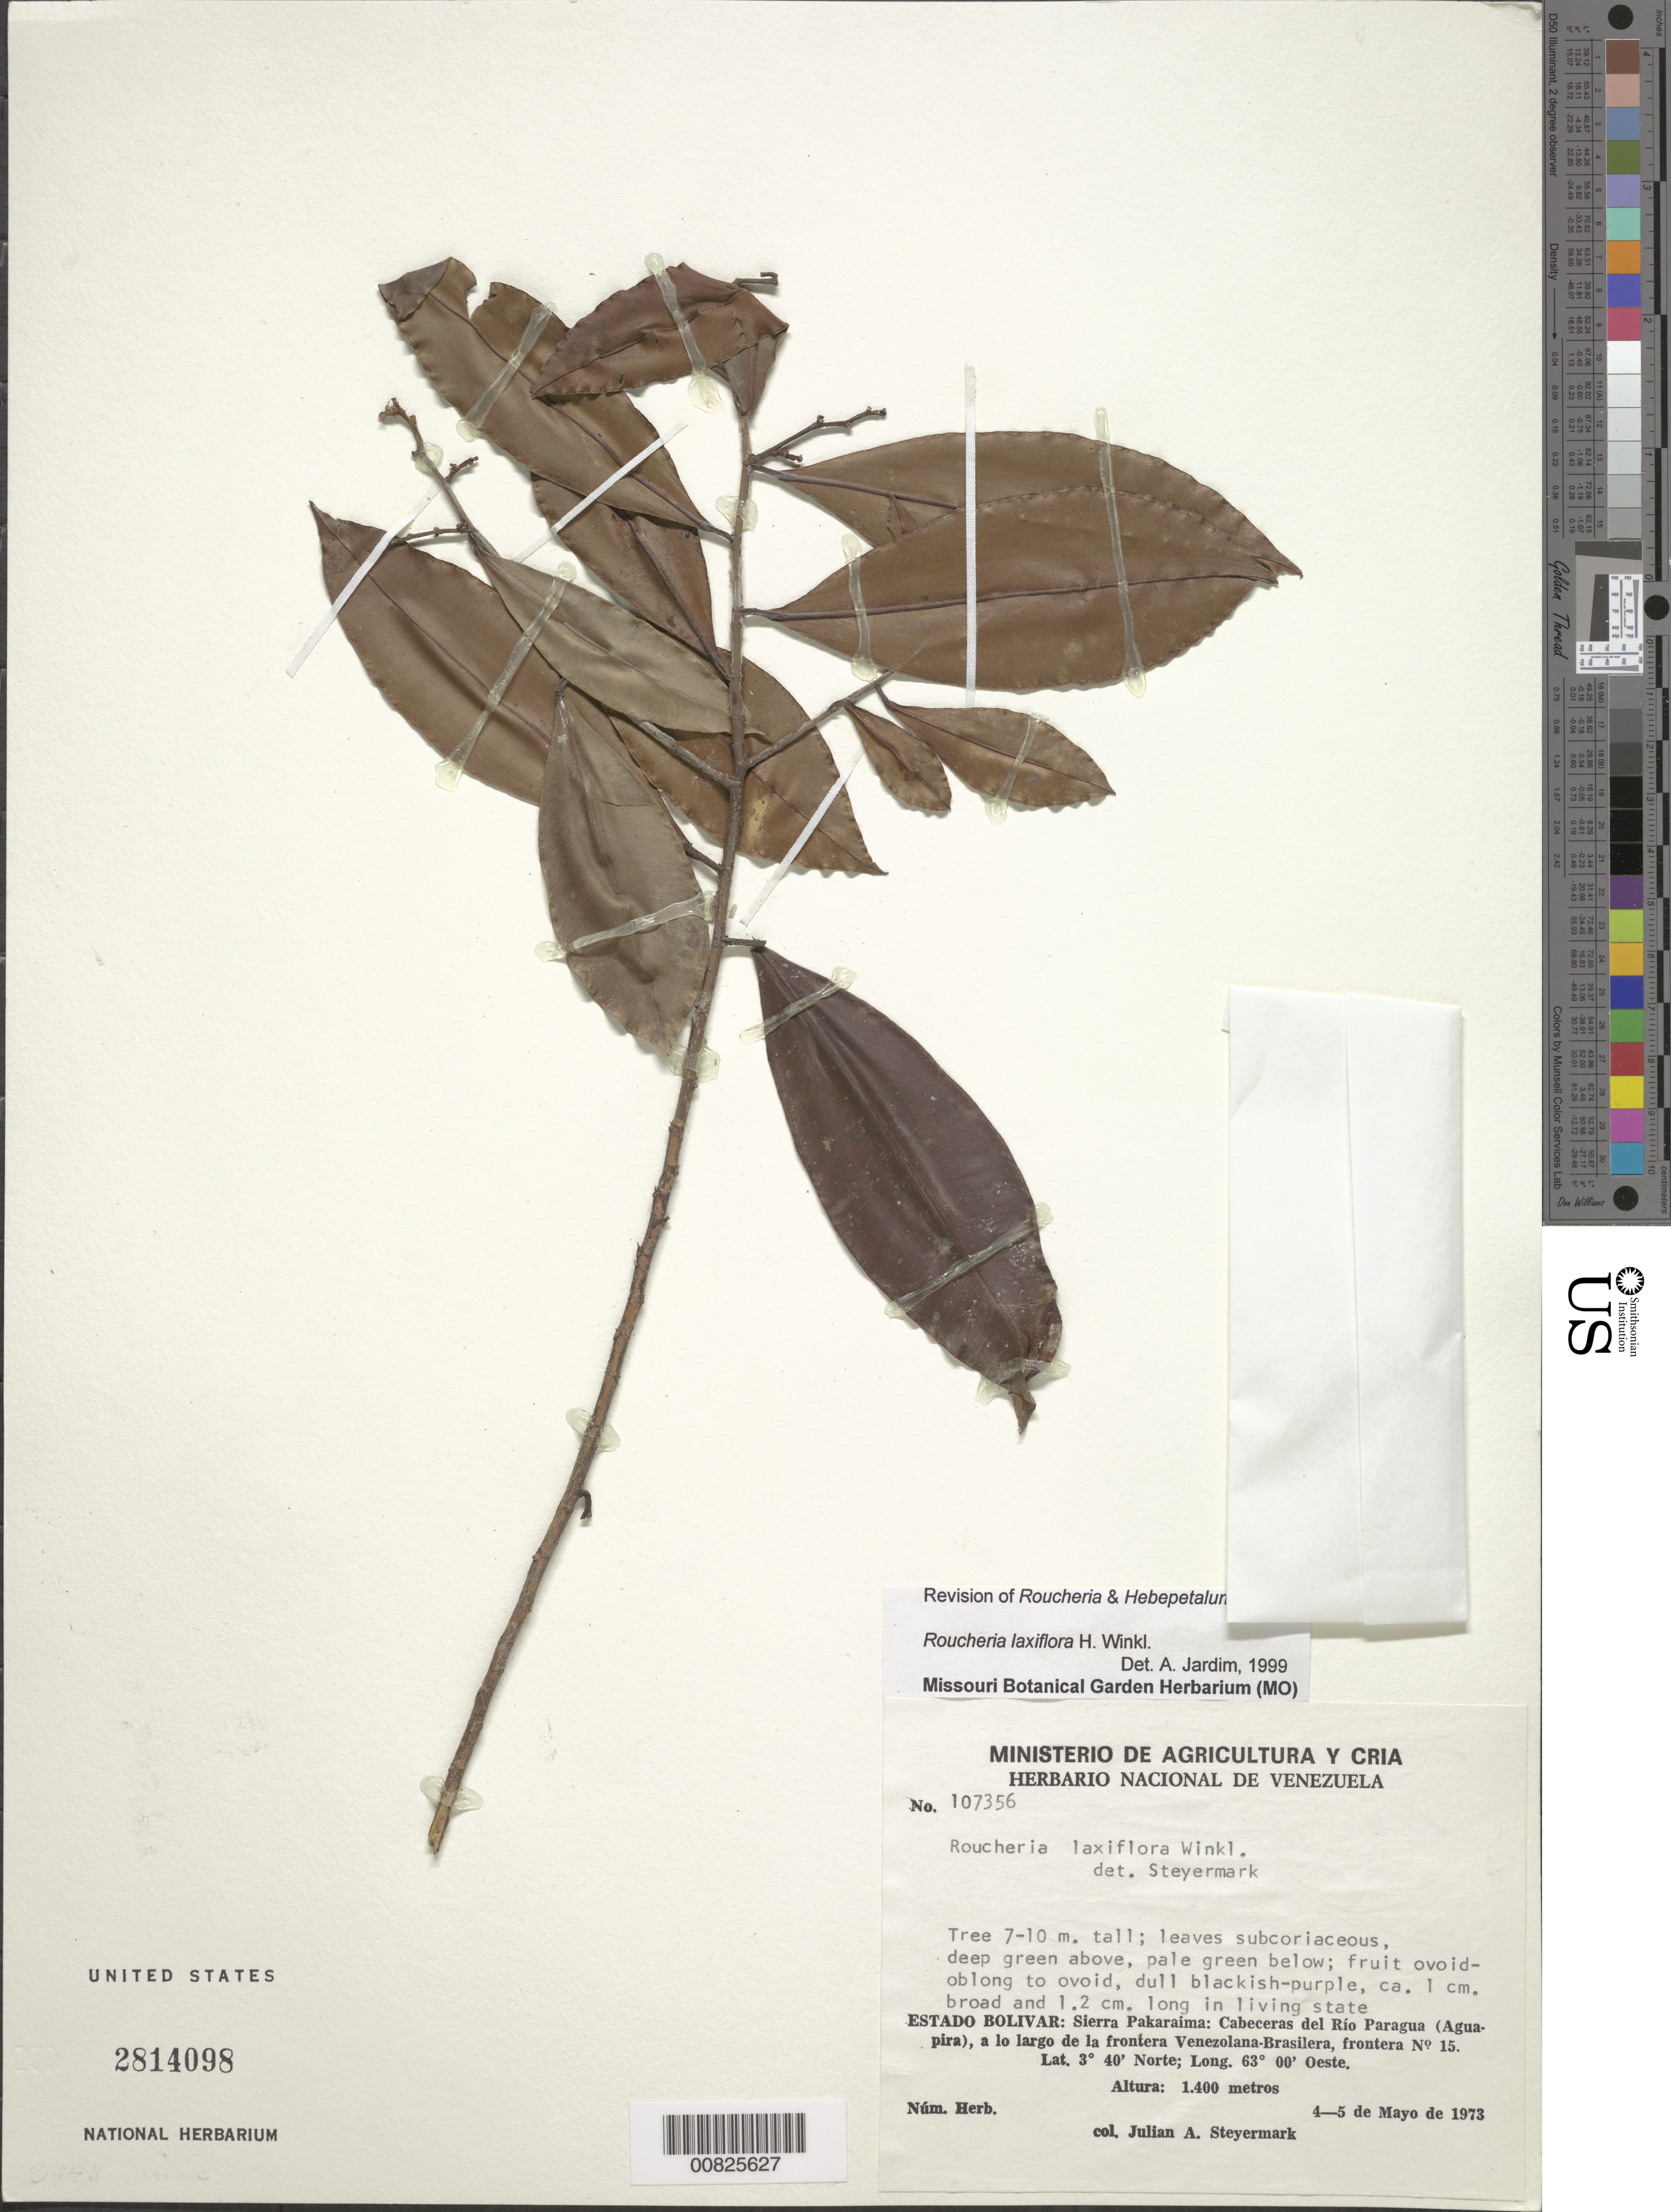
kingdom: Plantae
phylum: Tracheophyta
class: Magnoliopsida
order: Malpighiales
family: Linaceae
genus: Roucheria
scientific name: Roucheria laxiflora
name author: H. Winkl.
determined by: Jardim, A.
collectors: J. Steyermark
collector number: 107356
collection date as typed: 4-May-73 to 5-May-73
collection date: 1973-05-04/1973-05-05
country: Venezuela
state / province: Bolívar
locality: Sierra Pakaraima: cabeceras del Río Paragua (Aguapira), a lo largo de la frontera Venezolana - Brasilera, frontera no. 15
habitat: Headwaters of river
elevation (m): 1400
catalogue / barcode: US 2814098